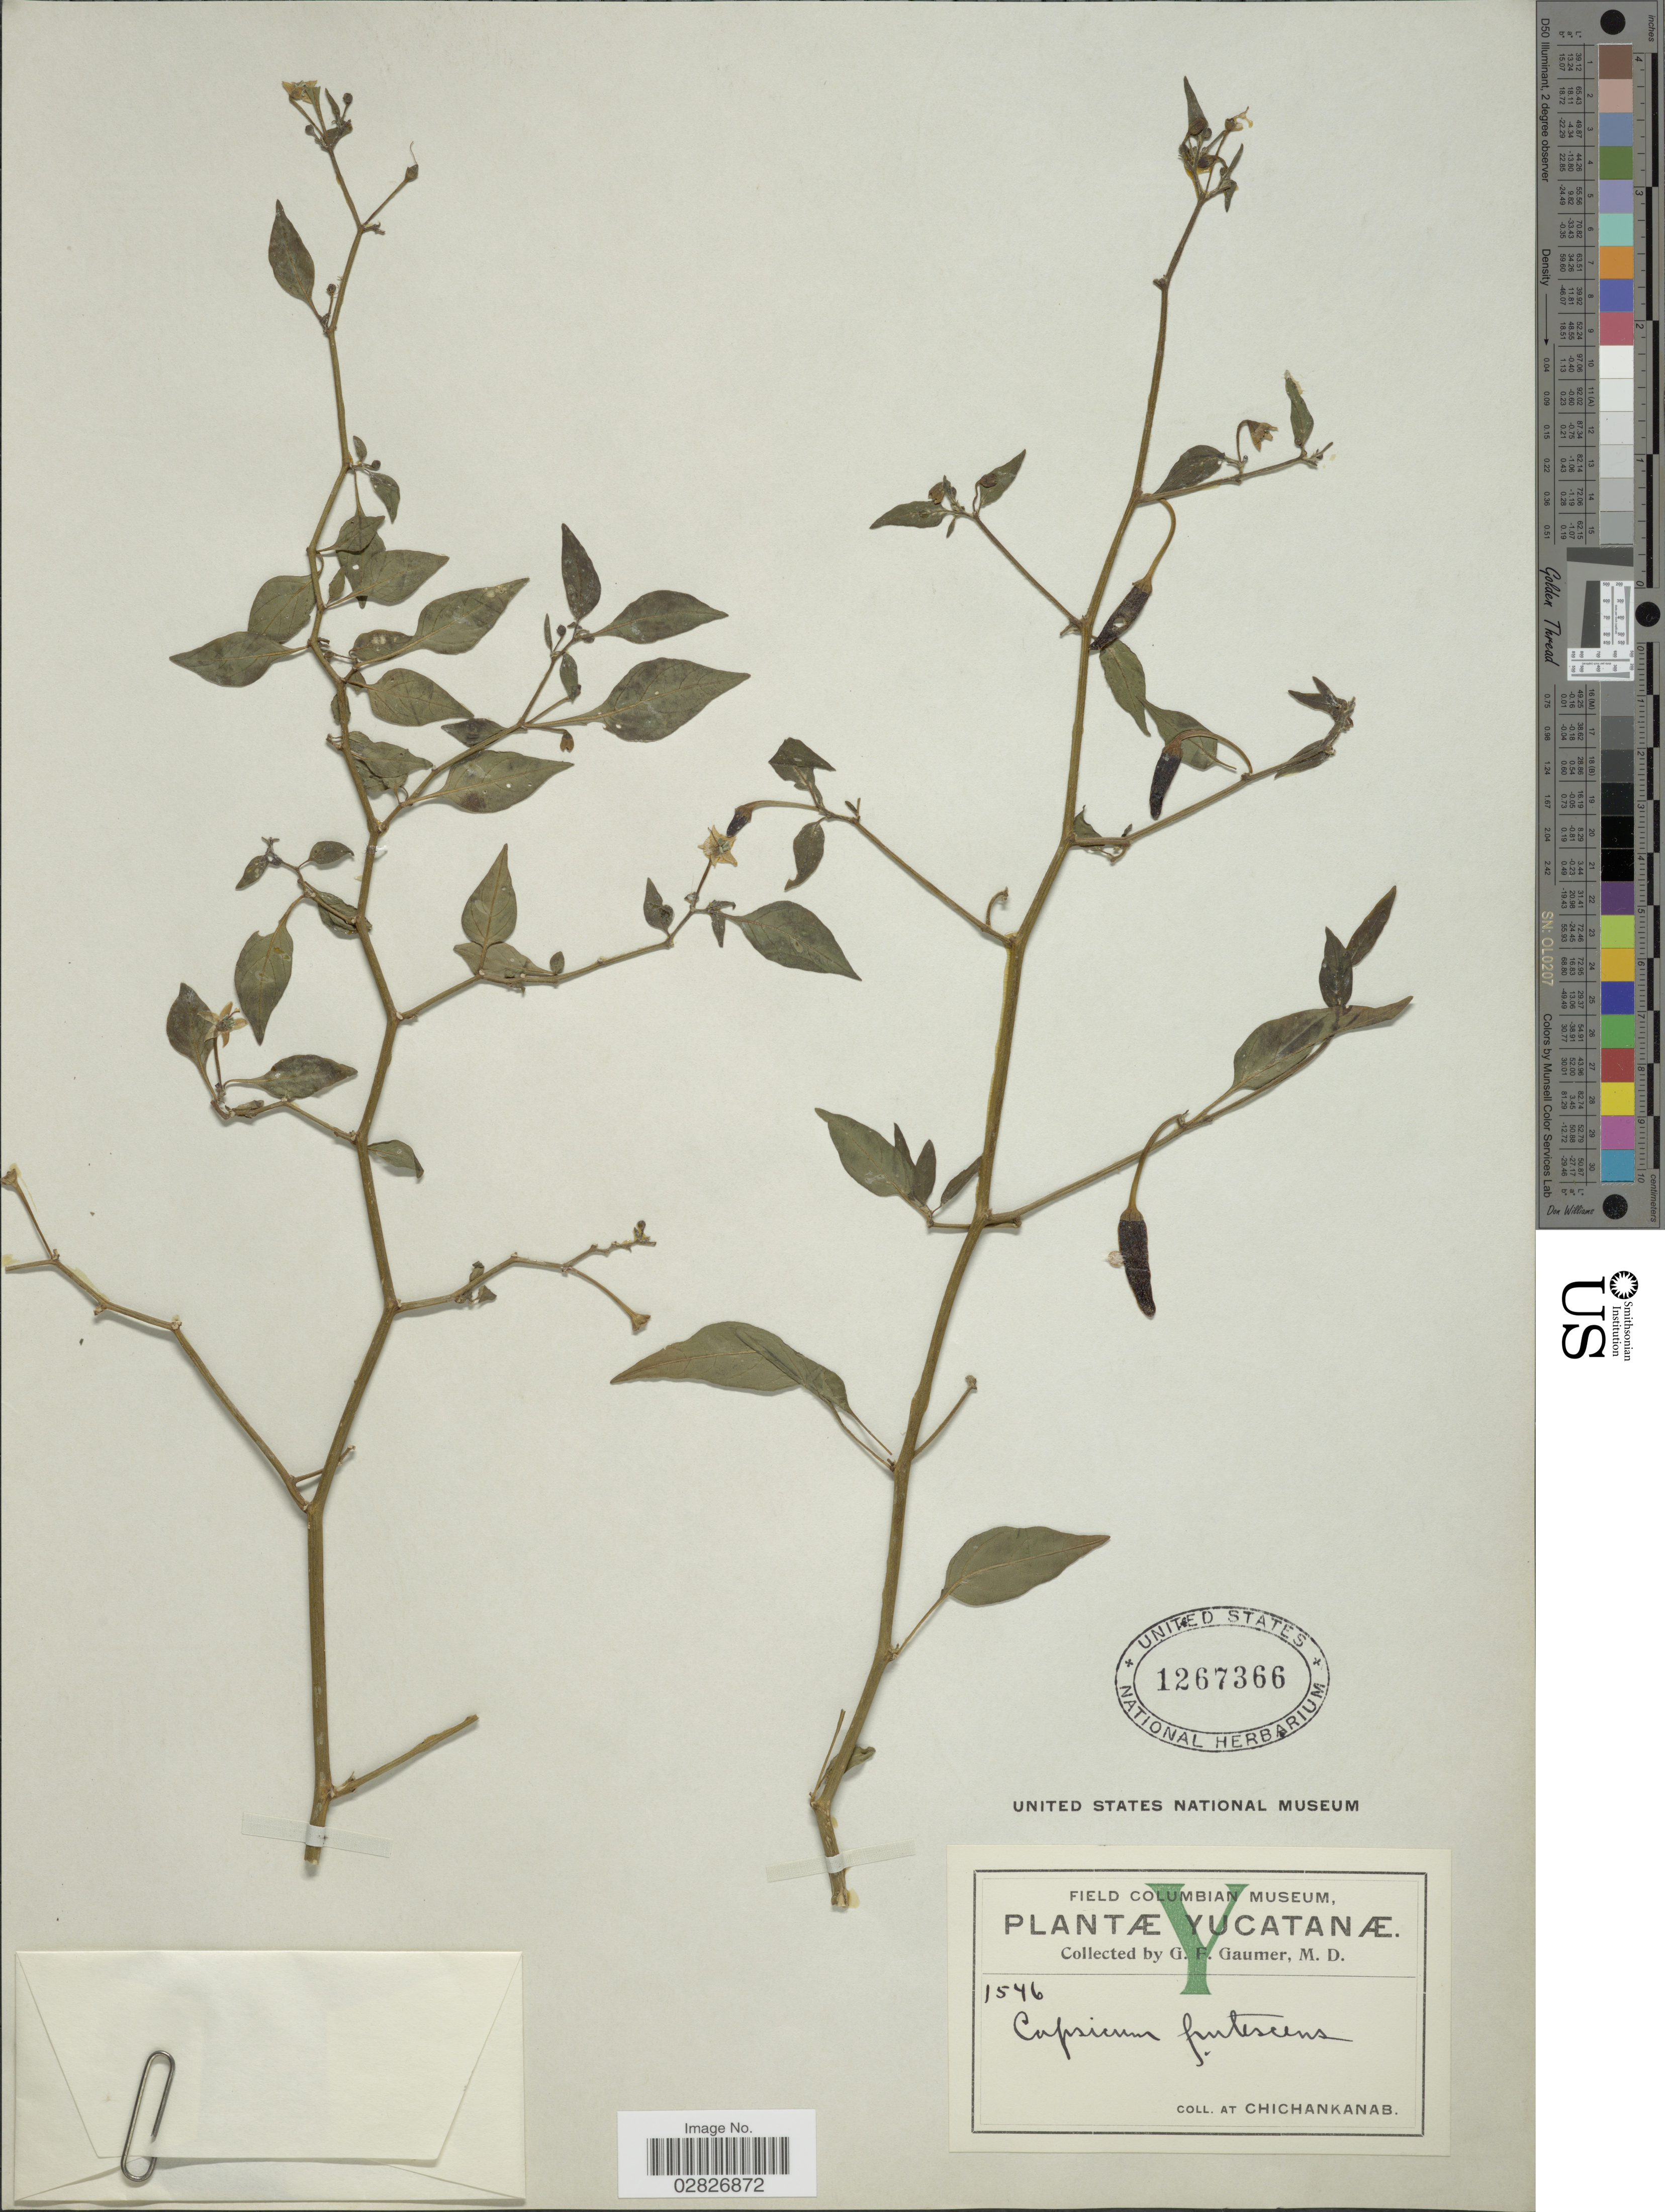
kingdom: Plantae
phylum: Tracheophyta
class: Magnoliopsida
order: Solanales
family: Solanaceae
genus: Capsicum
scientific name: Capsicum frutescens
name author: L.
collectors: G. F. Gaumer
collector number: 1546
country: Mexico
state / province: Yucatán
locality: At Chichankanab.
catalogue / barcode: US 1267366